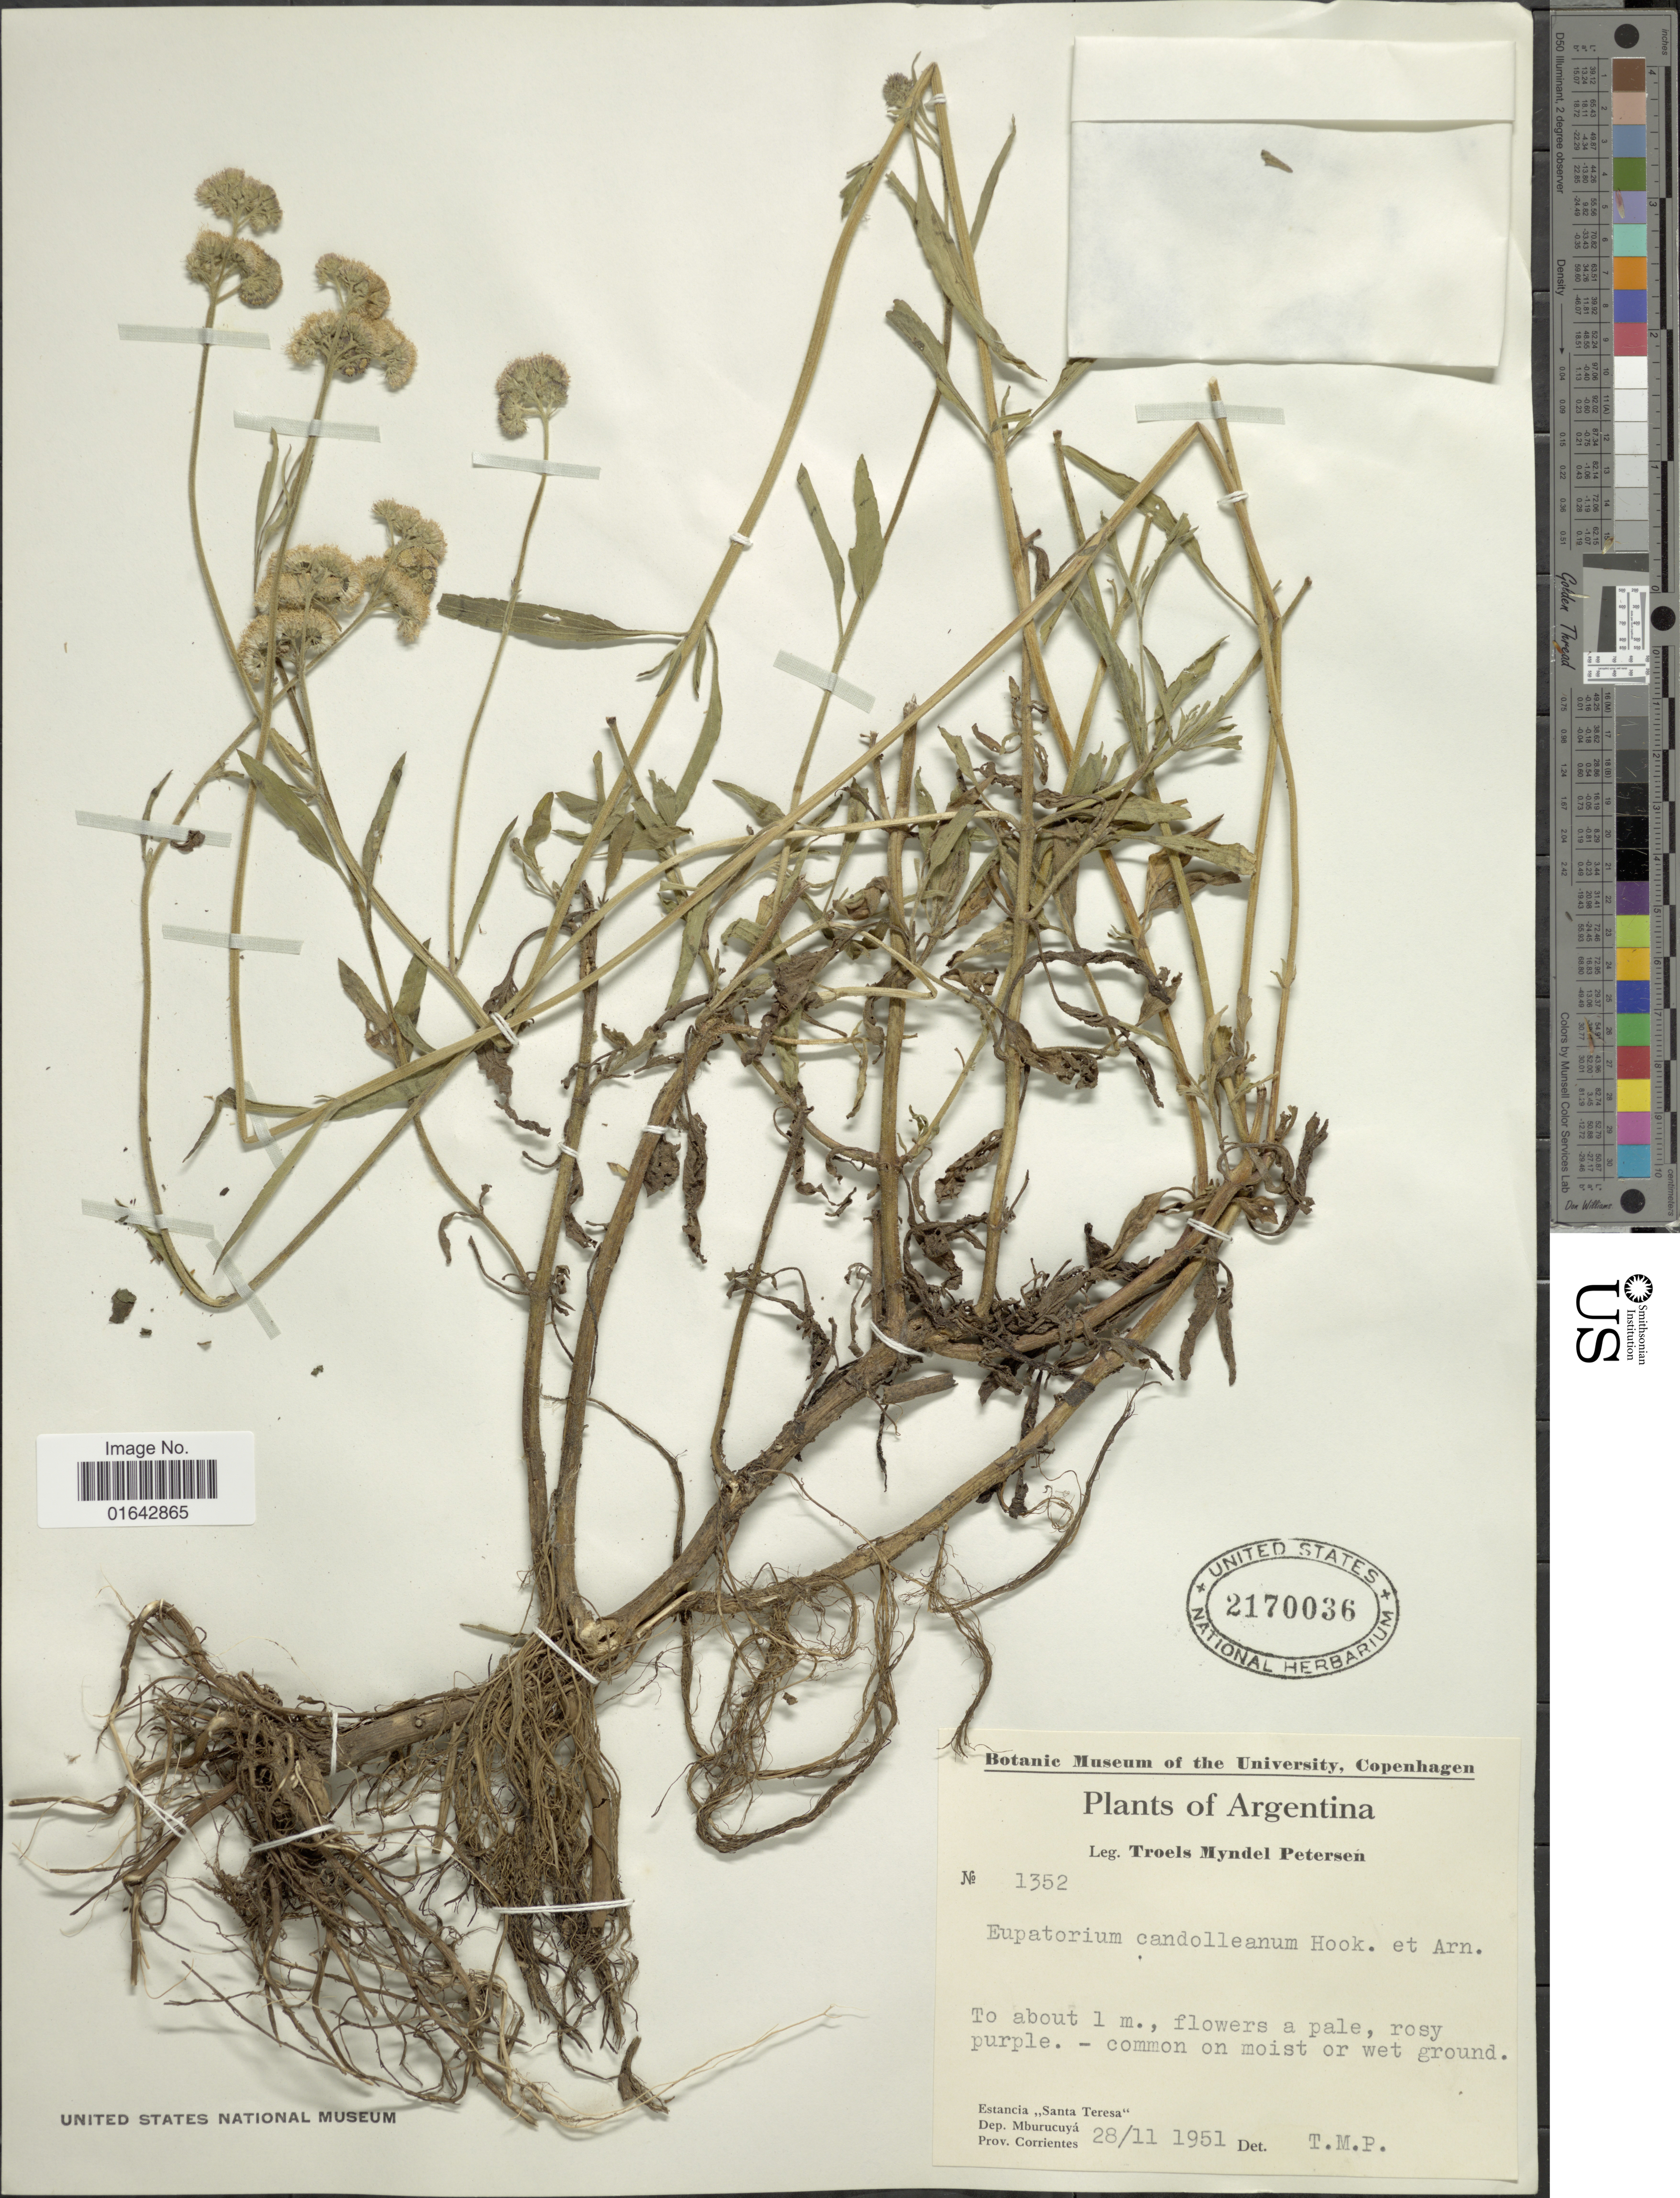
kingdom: Plantae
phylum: Tracheophyta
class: Magnoliopsida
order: Asterales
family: Asteraceae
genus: Barrosoa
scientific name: Barrosoa candolleana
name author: (Hook. & Arn.) R.M. King & H. Rob.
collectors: T. M. Petersen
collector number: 1352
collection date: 1951-11-28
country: Argentina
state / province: Corrientes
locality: Estancia "Santa Teresa". Dep. Mburucuyá. Prov. Corrientes.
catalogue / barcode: US 2170036